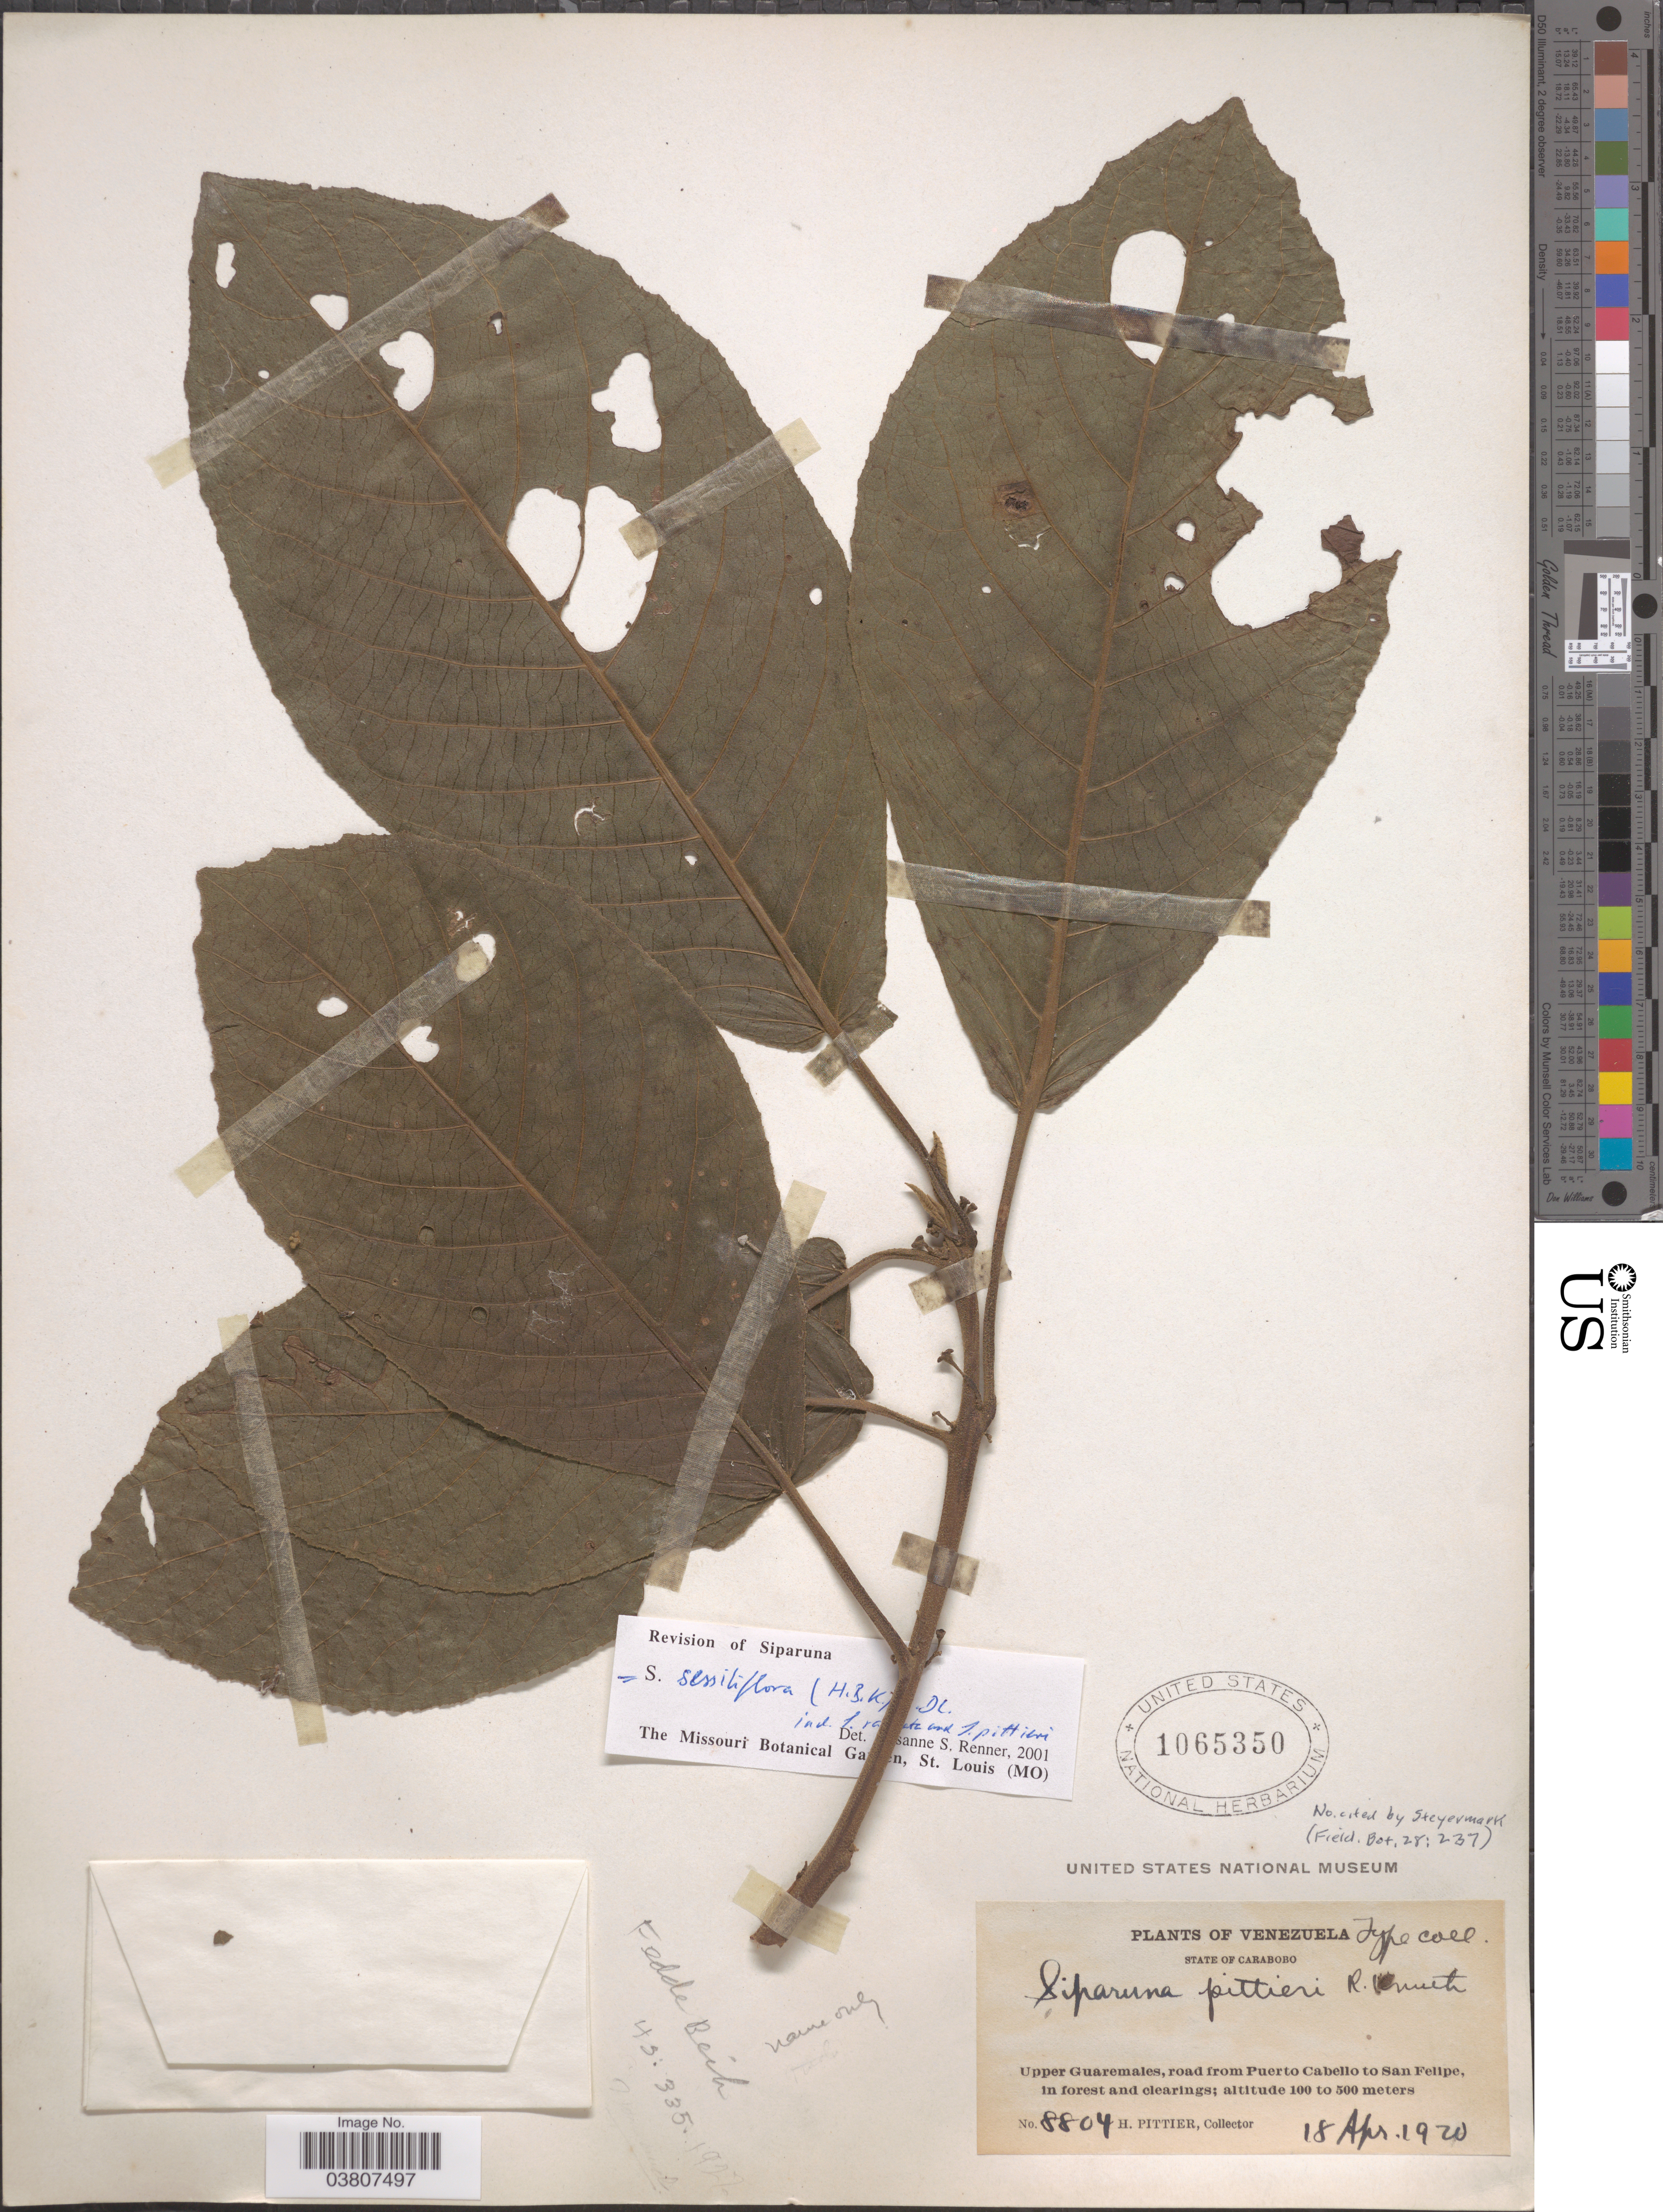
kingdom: Plantae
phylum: Tracheophyta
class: Magnoliopsida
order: Laurales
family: Siparunaceae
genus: Siparuna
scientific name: Siparuna sessiliflora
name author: (Kunth) A. DC.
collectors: H. F. Pittier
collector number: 8804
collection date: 1920-04-18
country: Venezuela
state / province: Carabobo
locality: Upper Guaremales, road from Puerto Cabello to San Felipe.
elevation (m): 100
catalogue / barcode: US 1065350